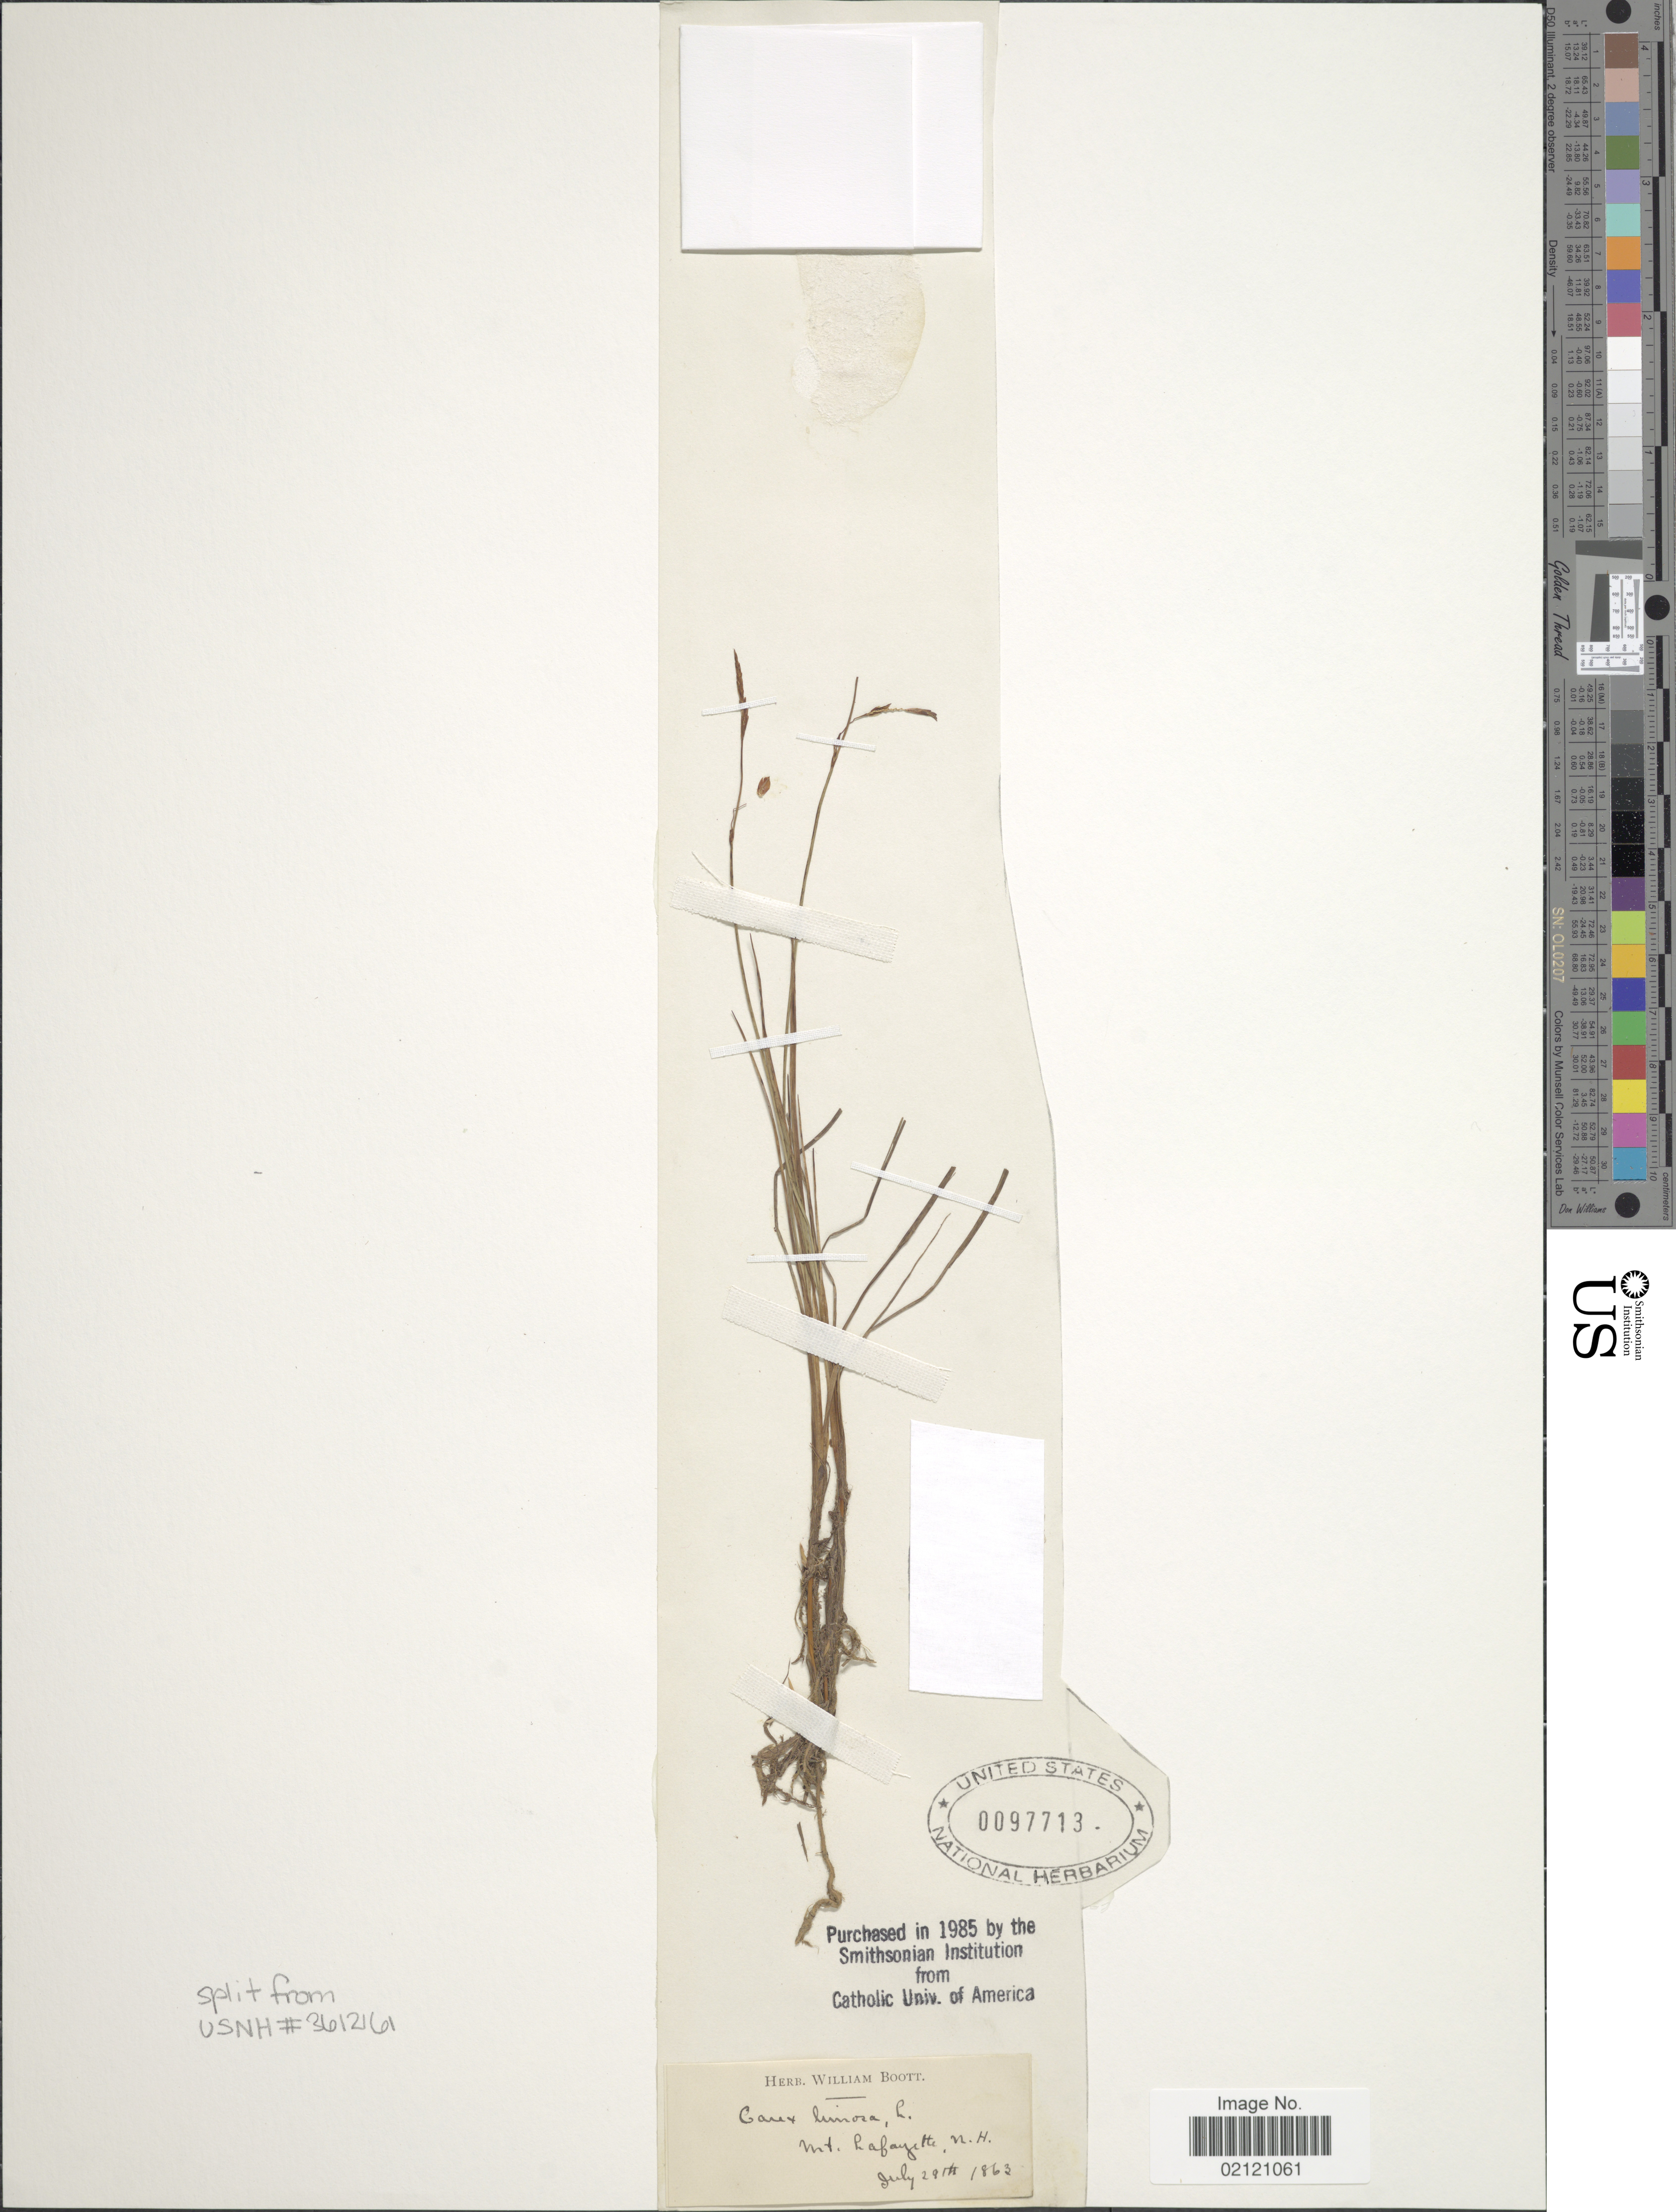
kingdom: Plantae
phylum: Tracheophyta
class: Liliopsida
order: Poales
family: Cyperaceae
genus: Carex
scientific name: Carex limosa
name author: L.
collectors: ex herb. William Boott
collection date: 1863-07-29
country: United States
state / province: New Hampshire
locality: Mt. Lafayette, NH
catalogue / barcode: US 97713